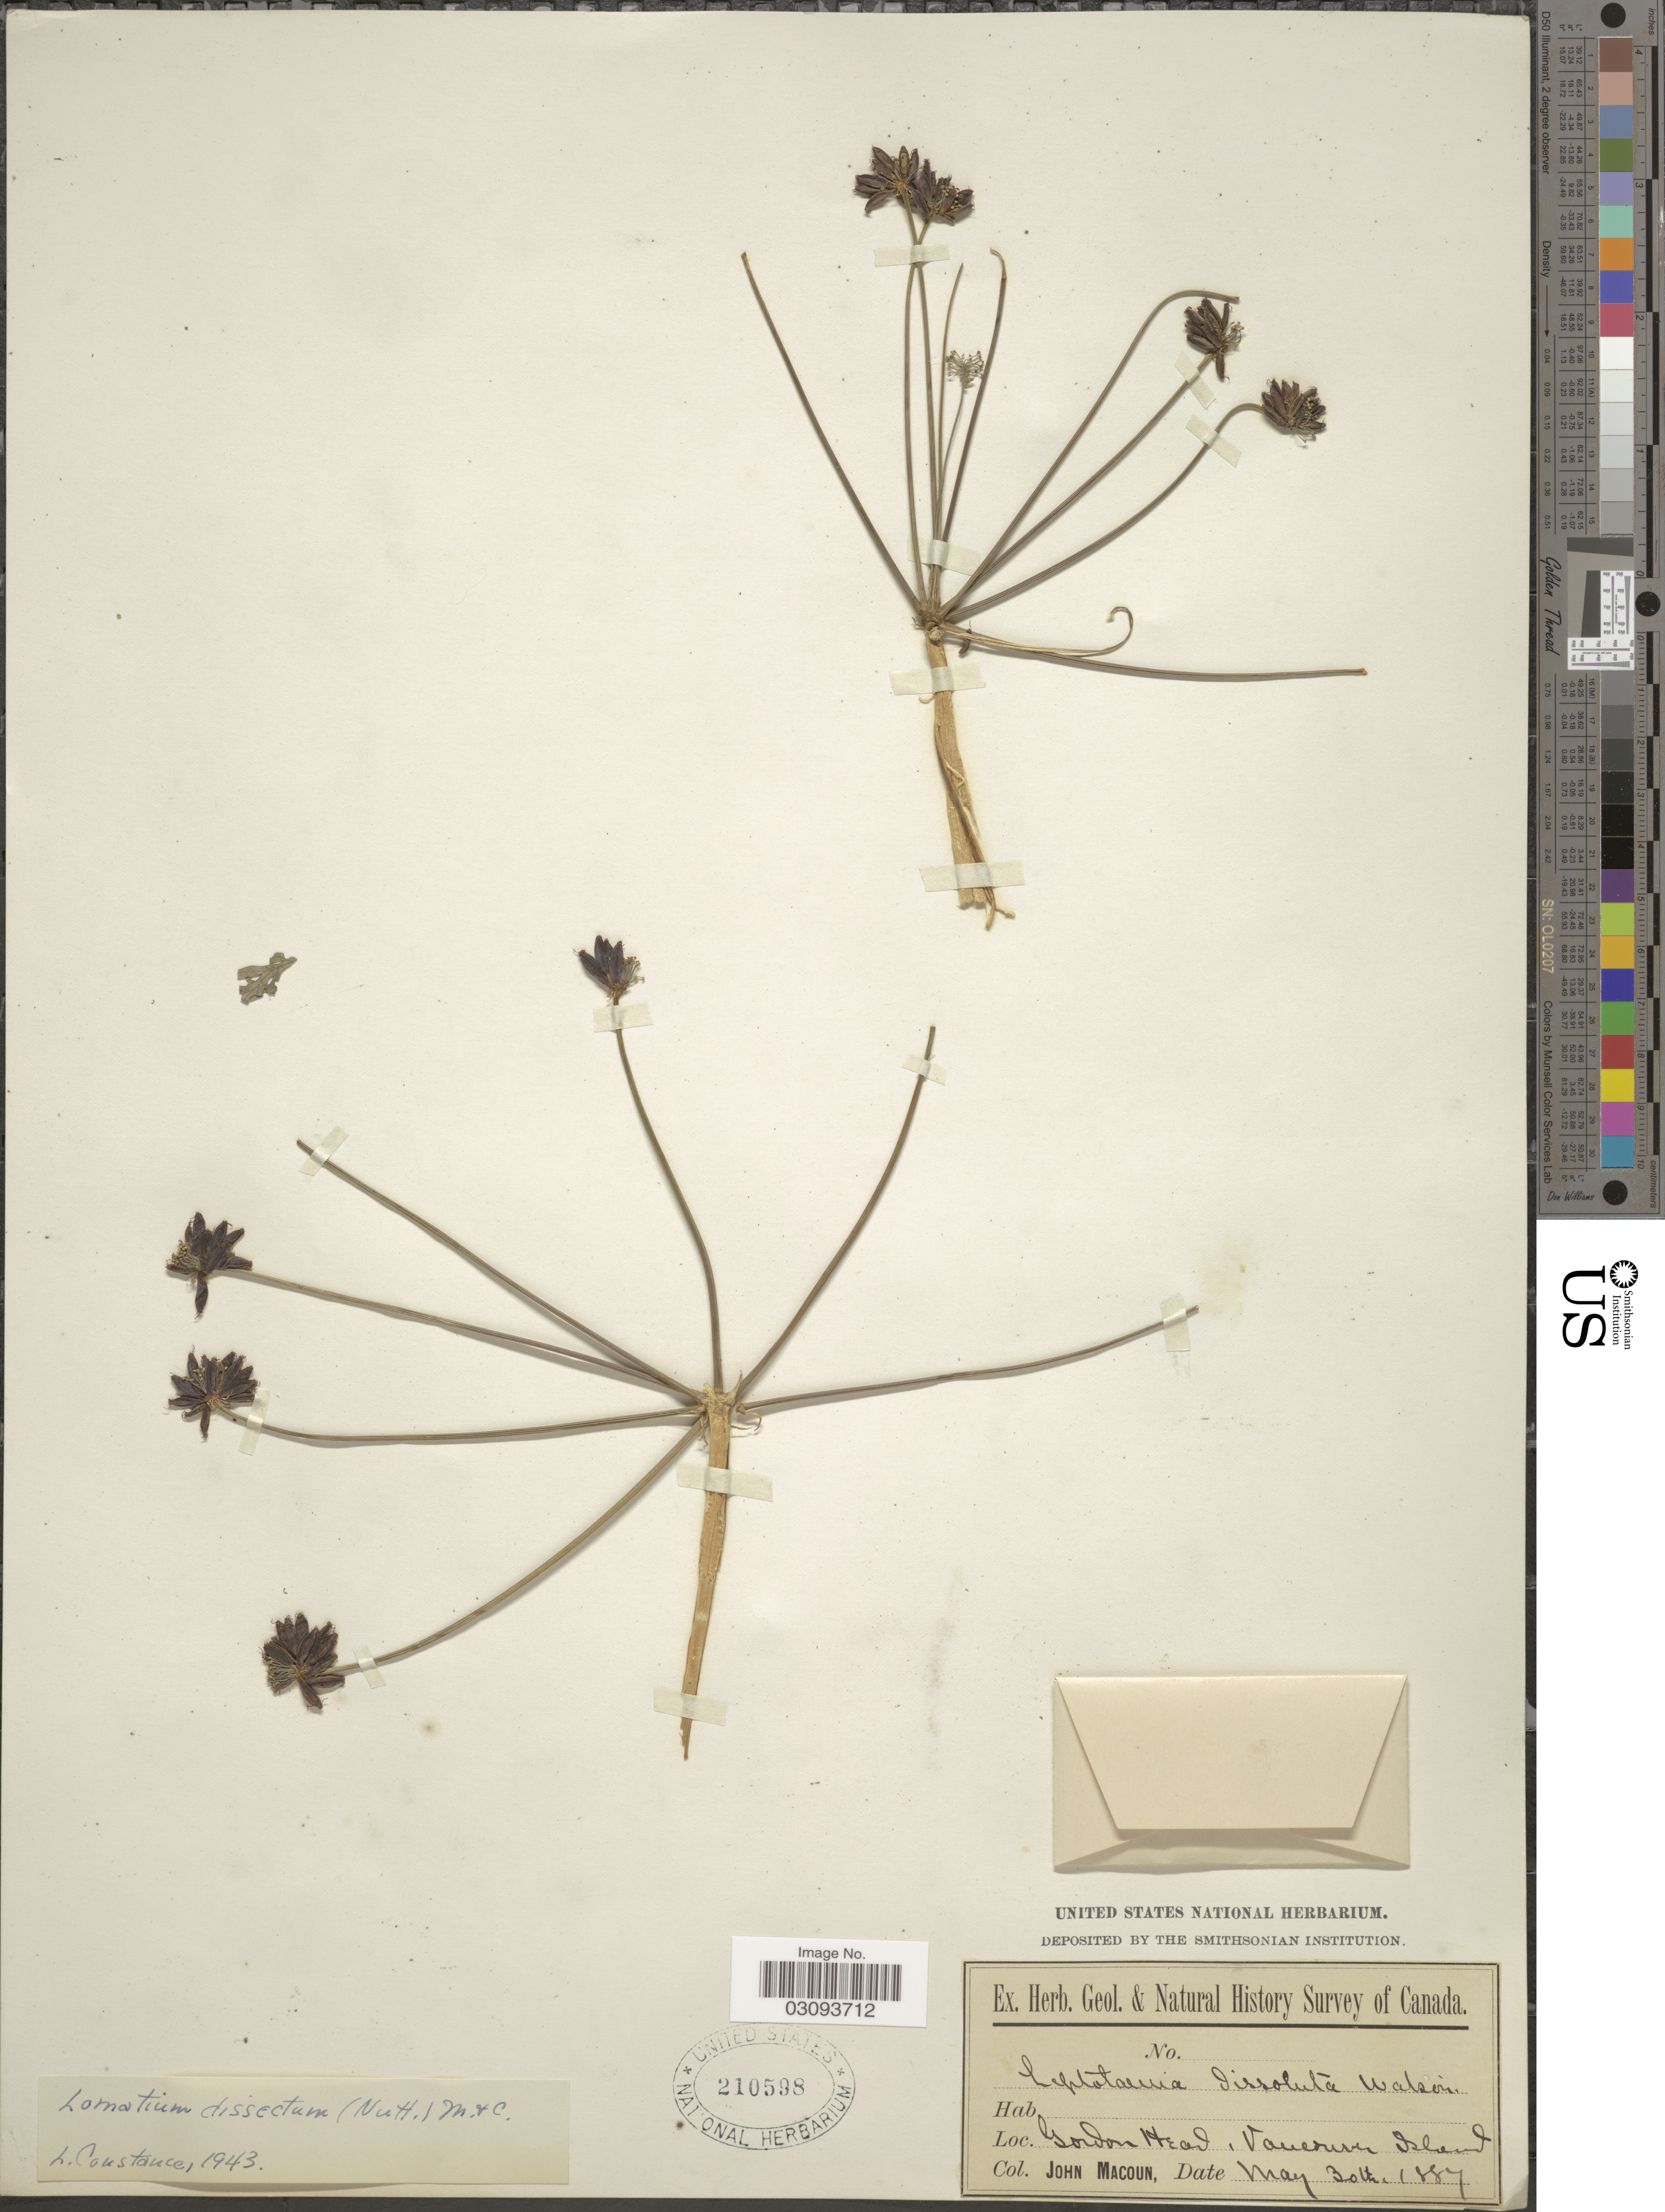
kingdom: Plantae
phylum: Tracheophyta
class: Magnoliopsida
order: Apiales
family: Apiaceae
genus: Lomatium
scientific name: Lomatium dissectum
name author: (Nutt.) Mathias & Constance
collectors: J. Macoun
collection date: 1887-05-30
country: Canada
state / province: British Columbia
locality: Gordon Head, Vancouver Island.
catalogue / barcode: US 210598